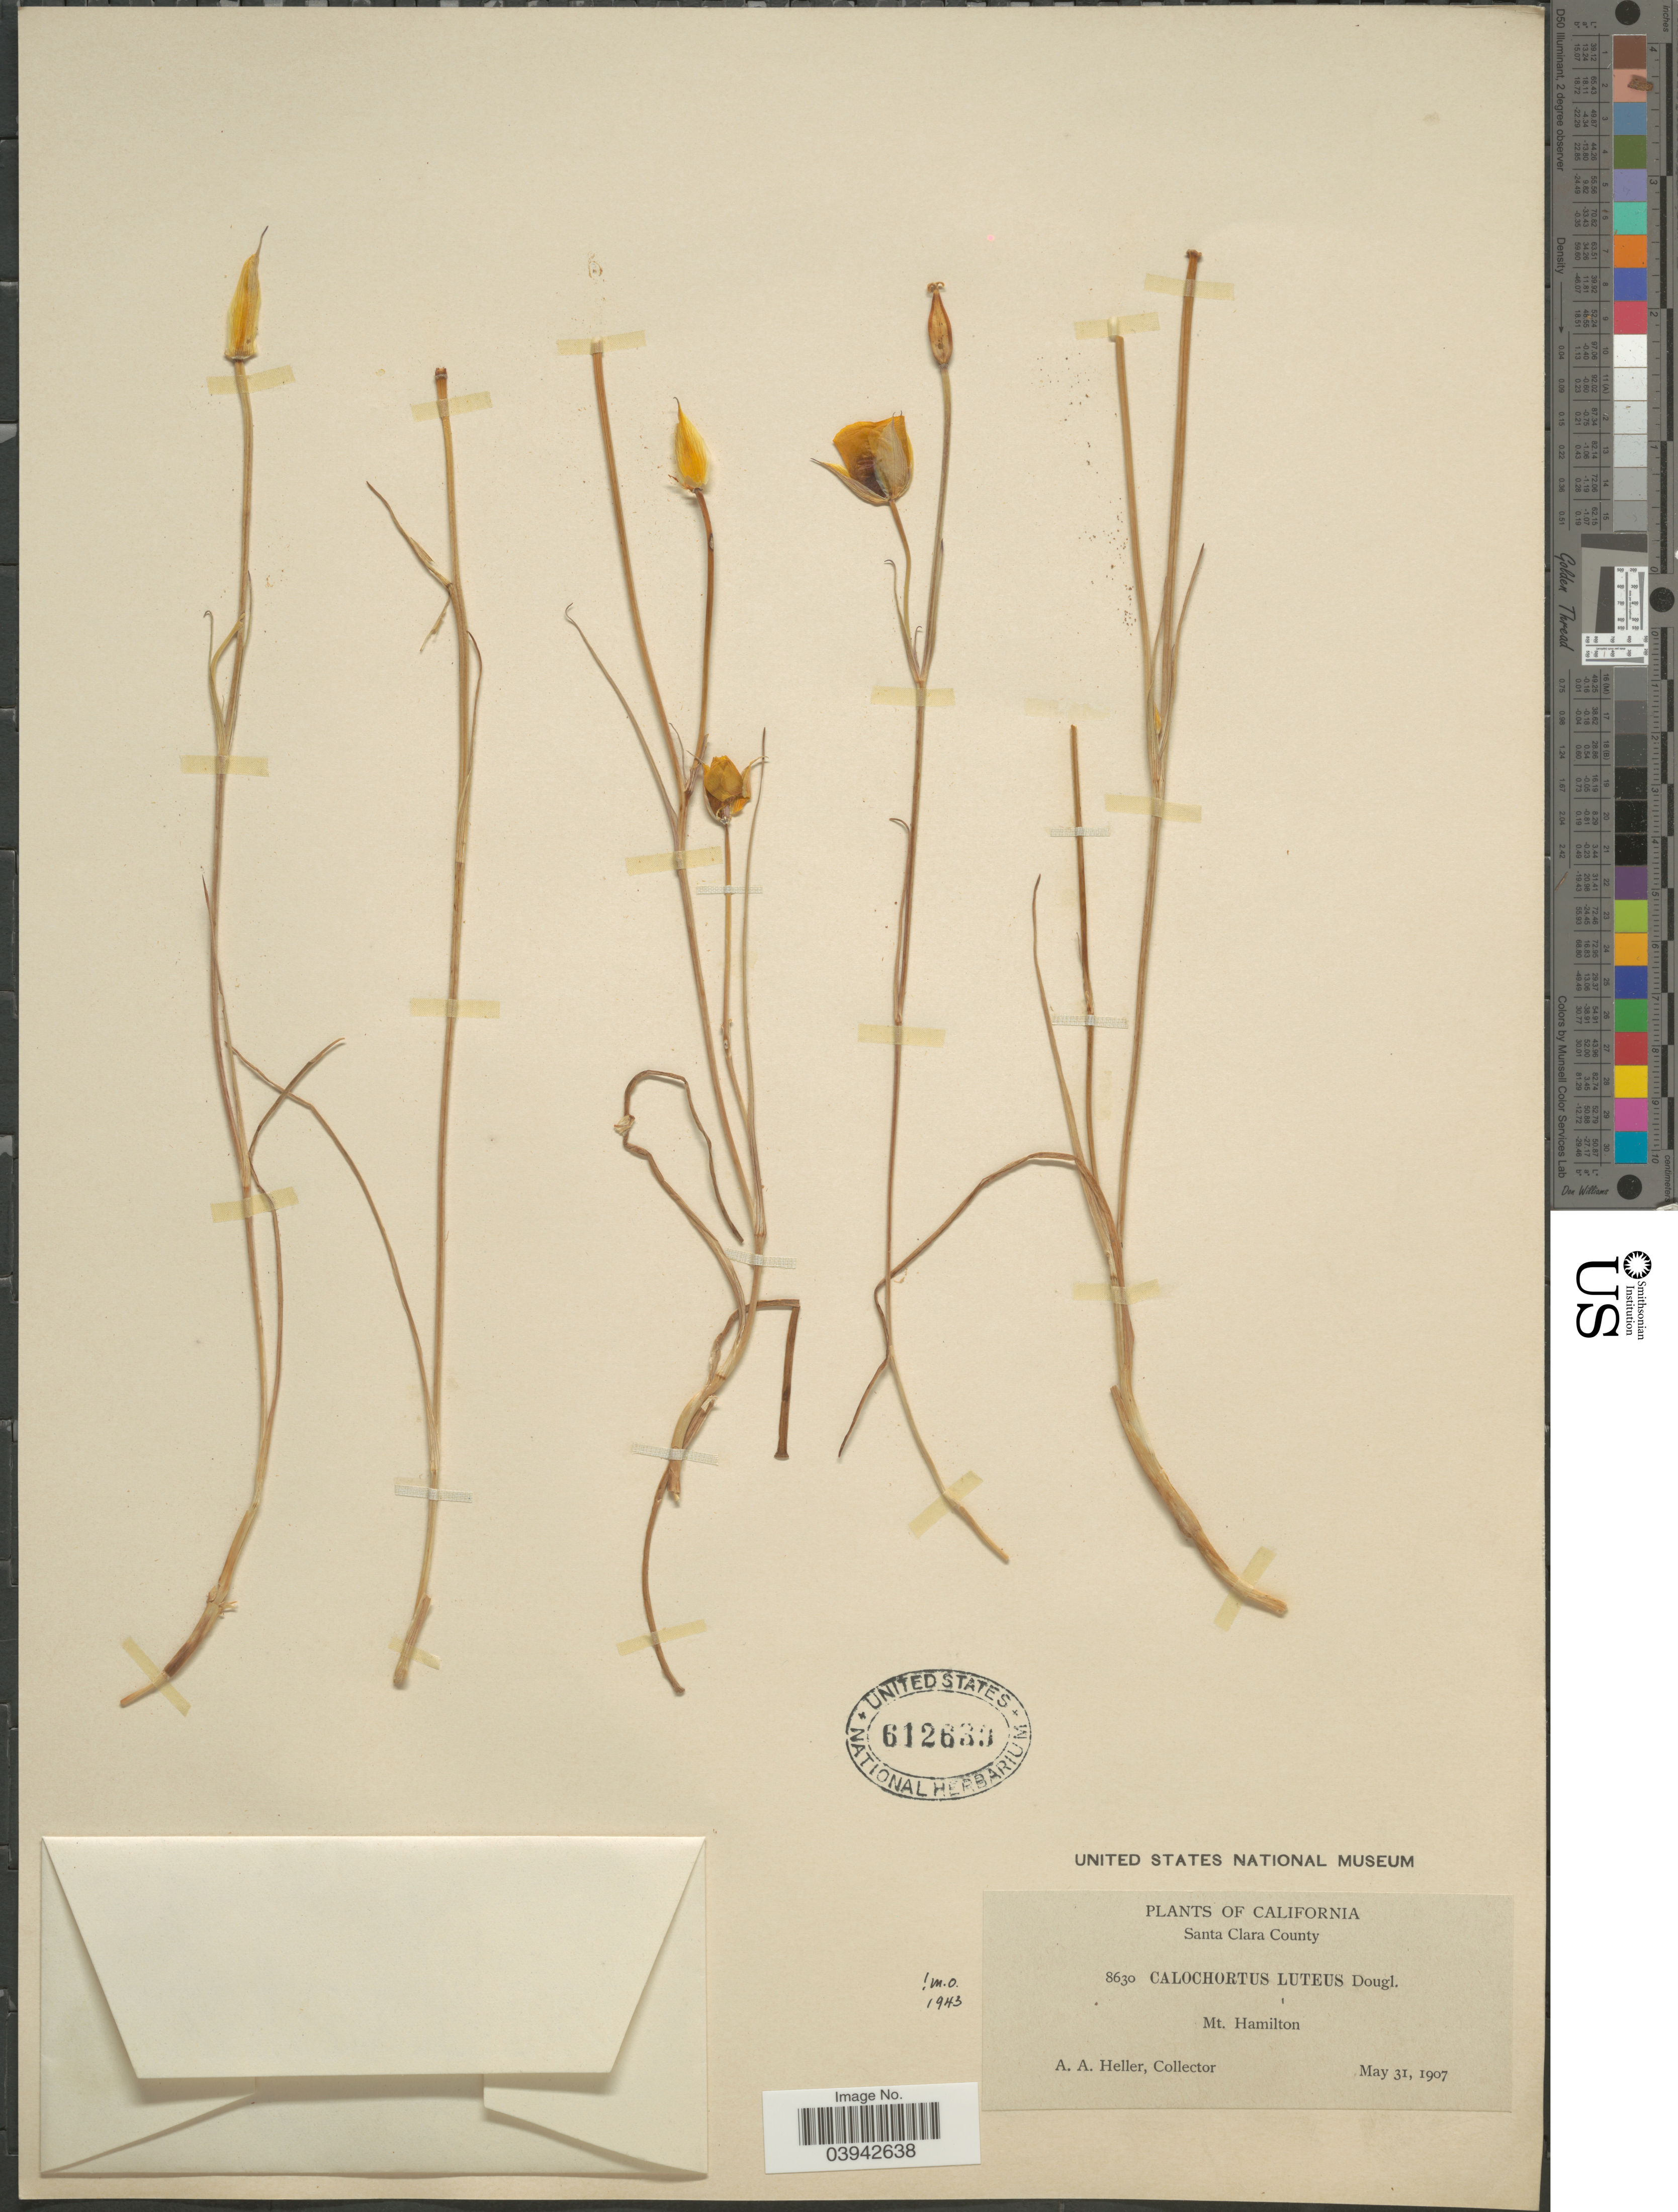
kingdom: Plantae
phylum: Tracheophyta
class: Liliopsida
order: Liliales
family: Liliaceae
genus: Calochortus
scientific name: Calochortus luteus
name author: Douglas ex Lindl.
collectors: A. A. Heller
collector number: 8630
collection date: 1907-05-31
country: United States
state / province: California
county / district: Santa Clara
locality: Santa Clara County. Mt. Hamilton.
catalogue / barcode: US 612639